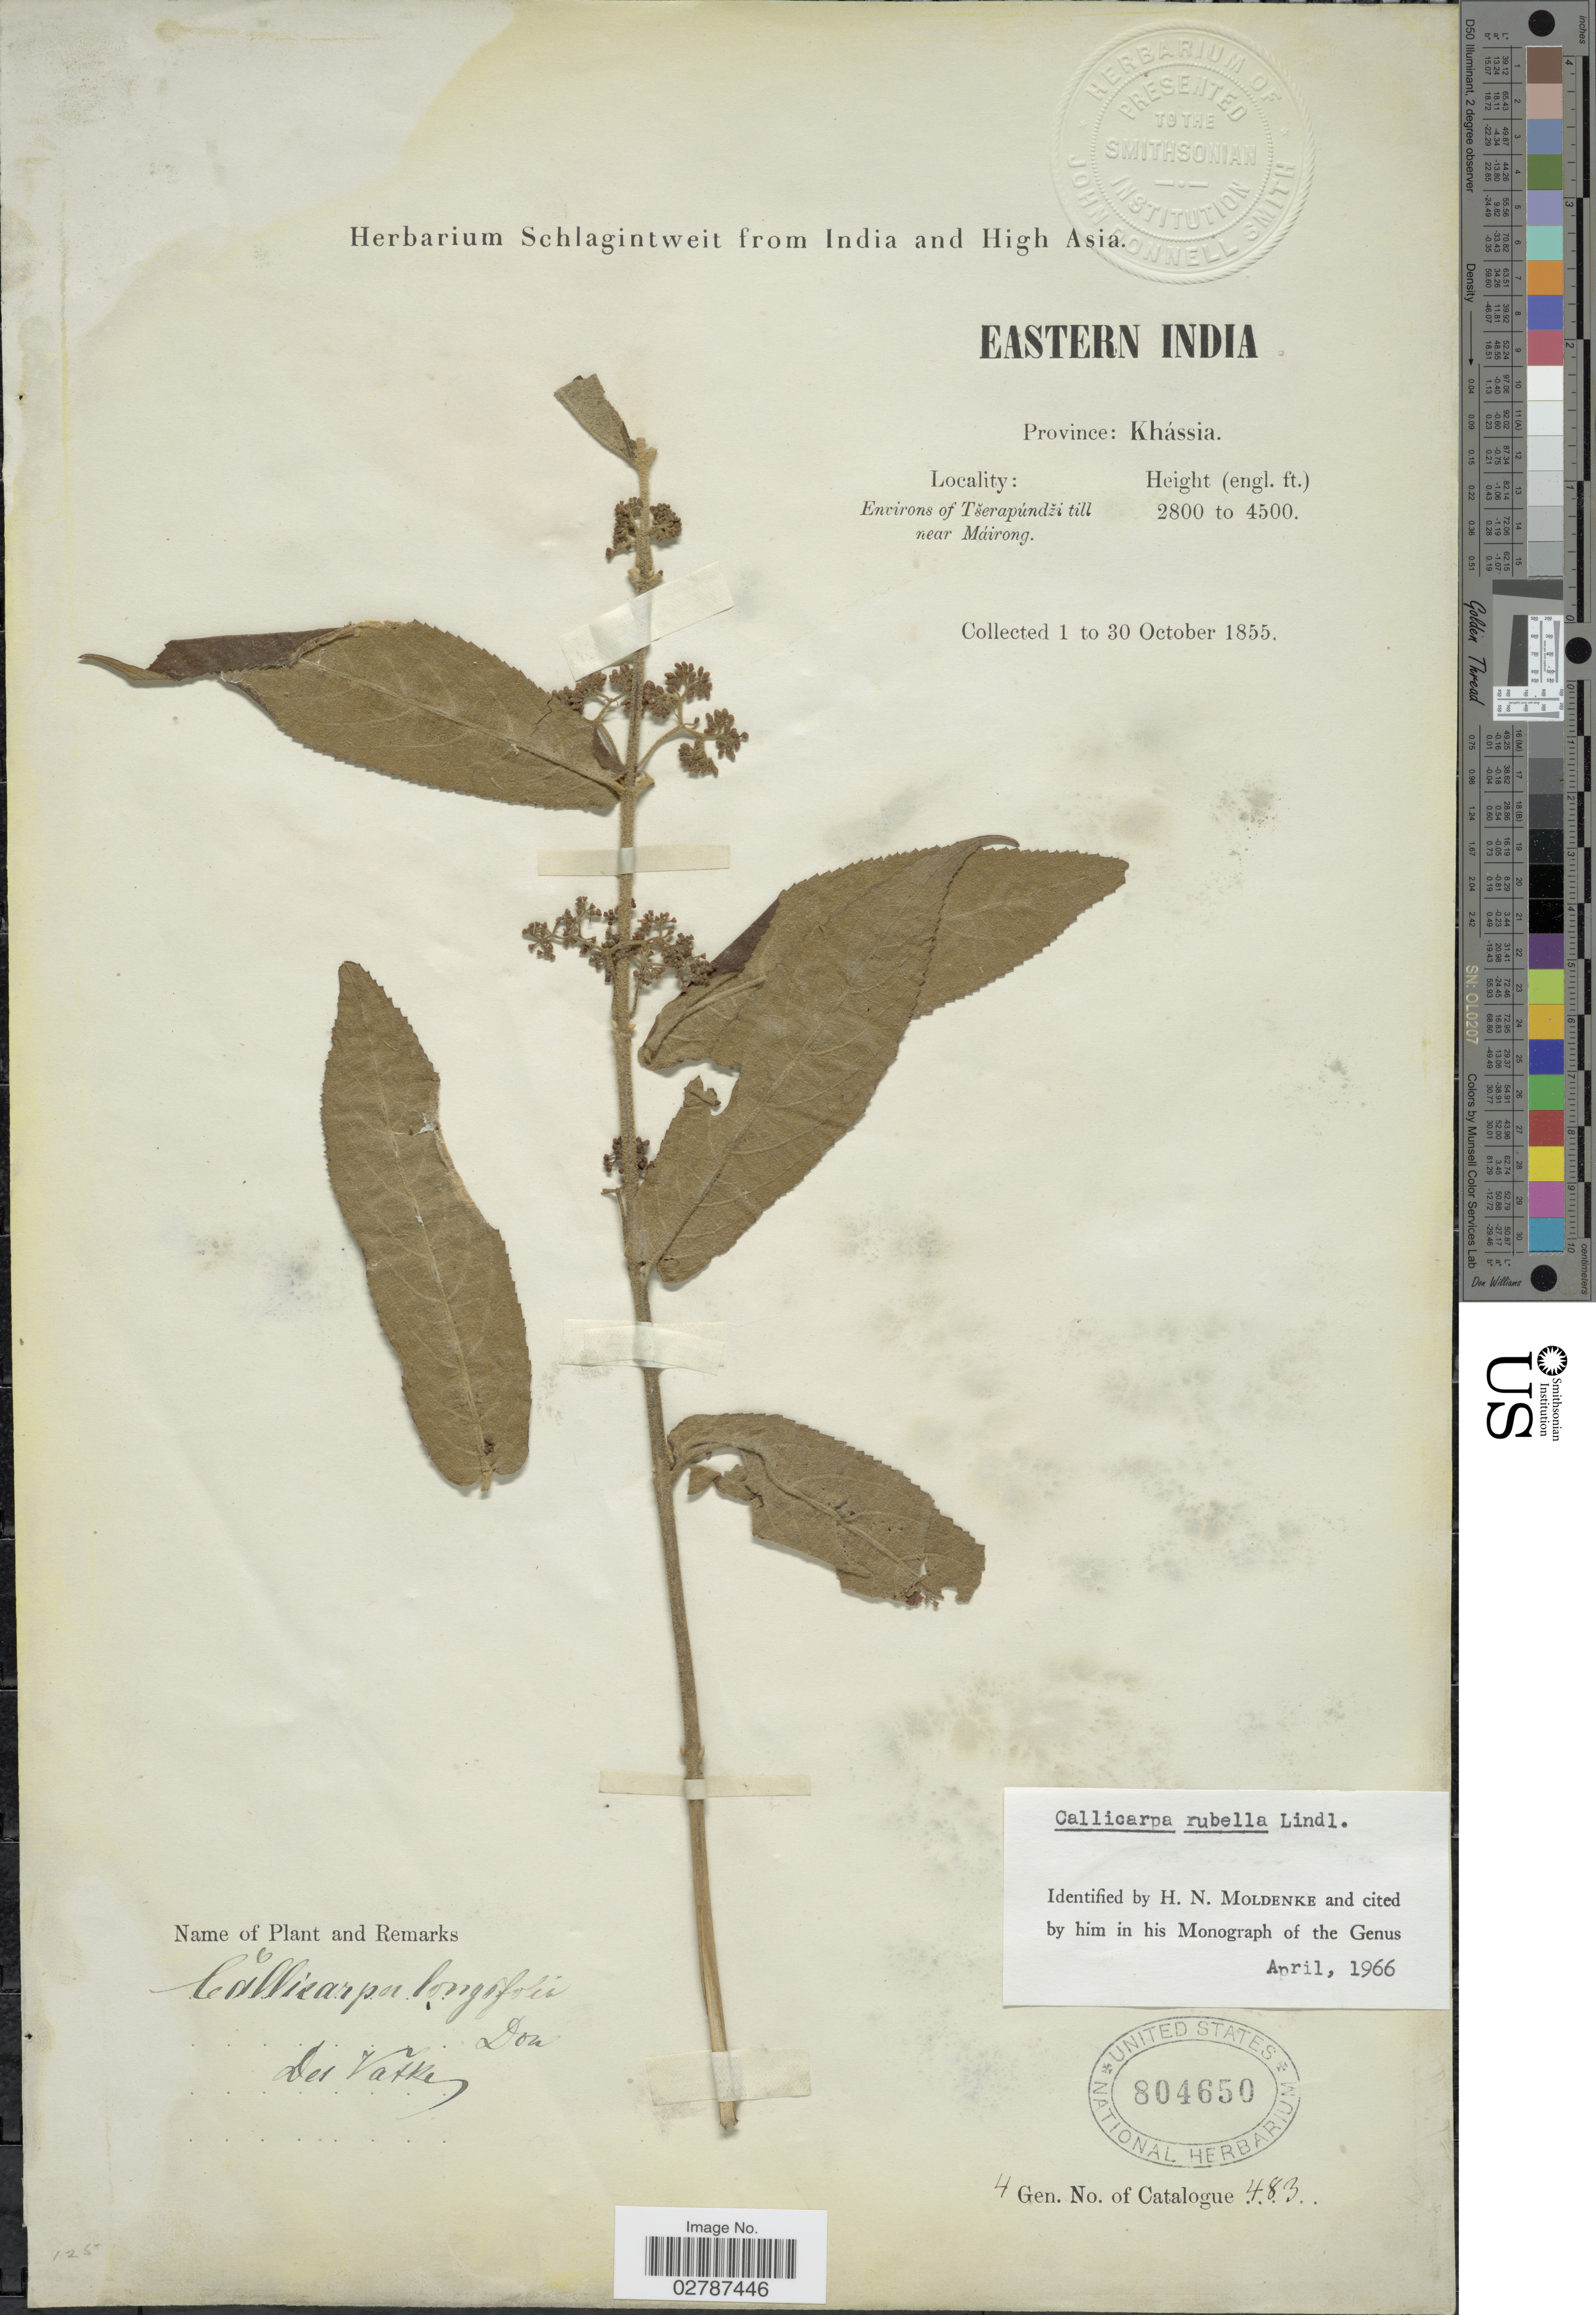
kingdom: Plantae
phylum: Tracheophyta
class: Magnoliopsida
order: Lamiales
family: Lamiaceae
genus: Callicarpa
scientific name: Callicarpa rubella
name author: Lindl.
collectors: ex herb. Schlagintweit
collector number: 483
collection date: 1855-10-01/1855-10-30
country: India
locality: Eastern India. Province: Khássia. Environs of Tserapúndzi till near Máirong.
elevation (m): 853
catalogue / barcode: US 804650